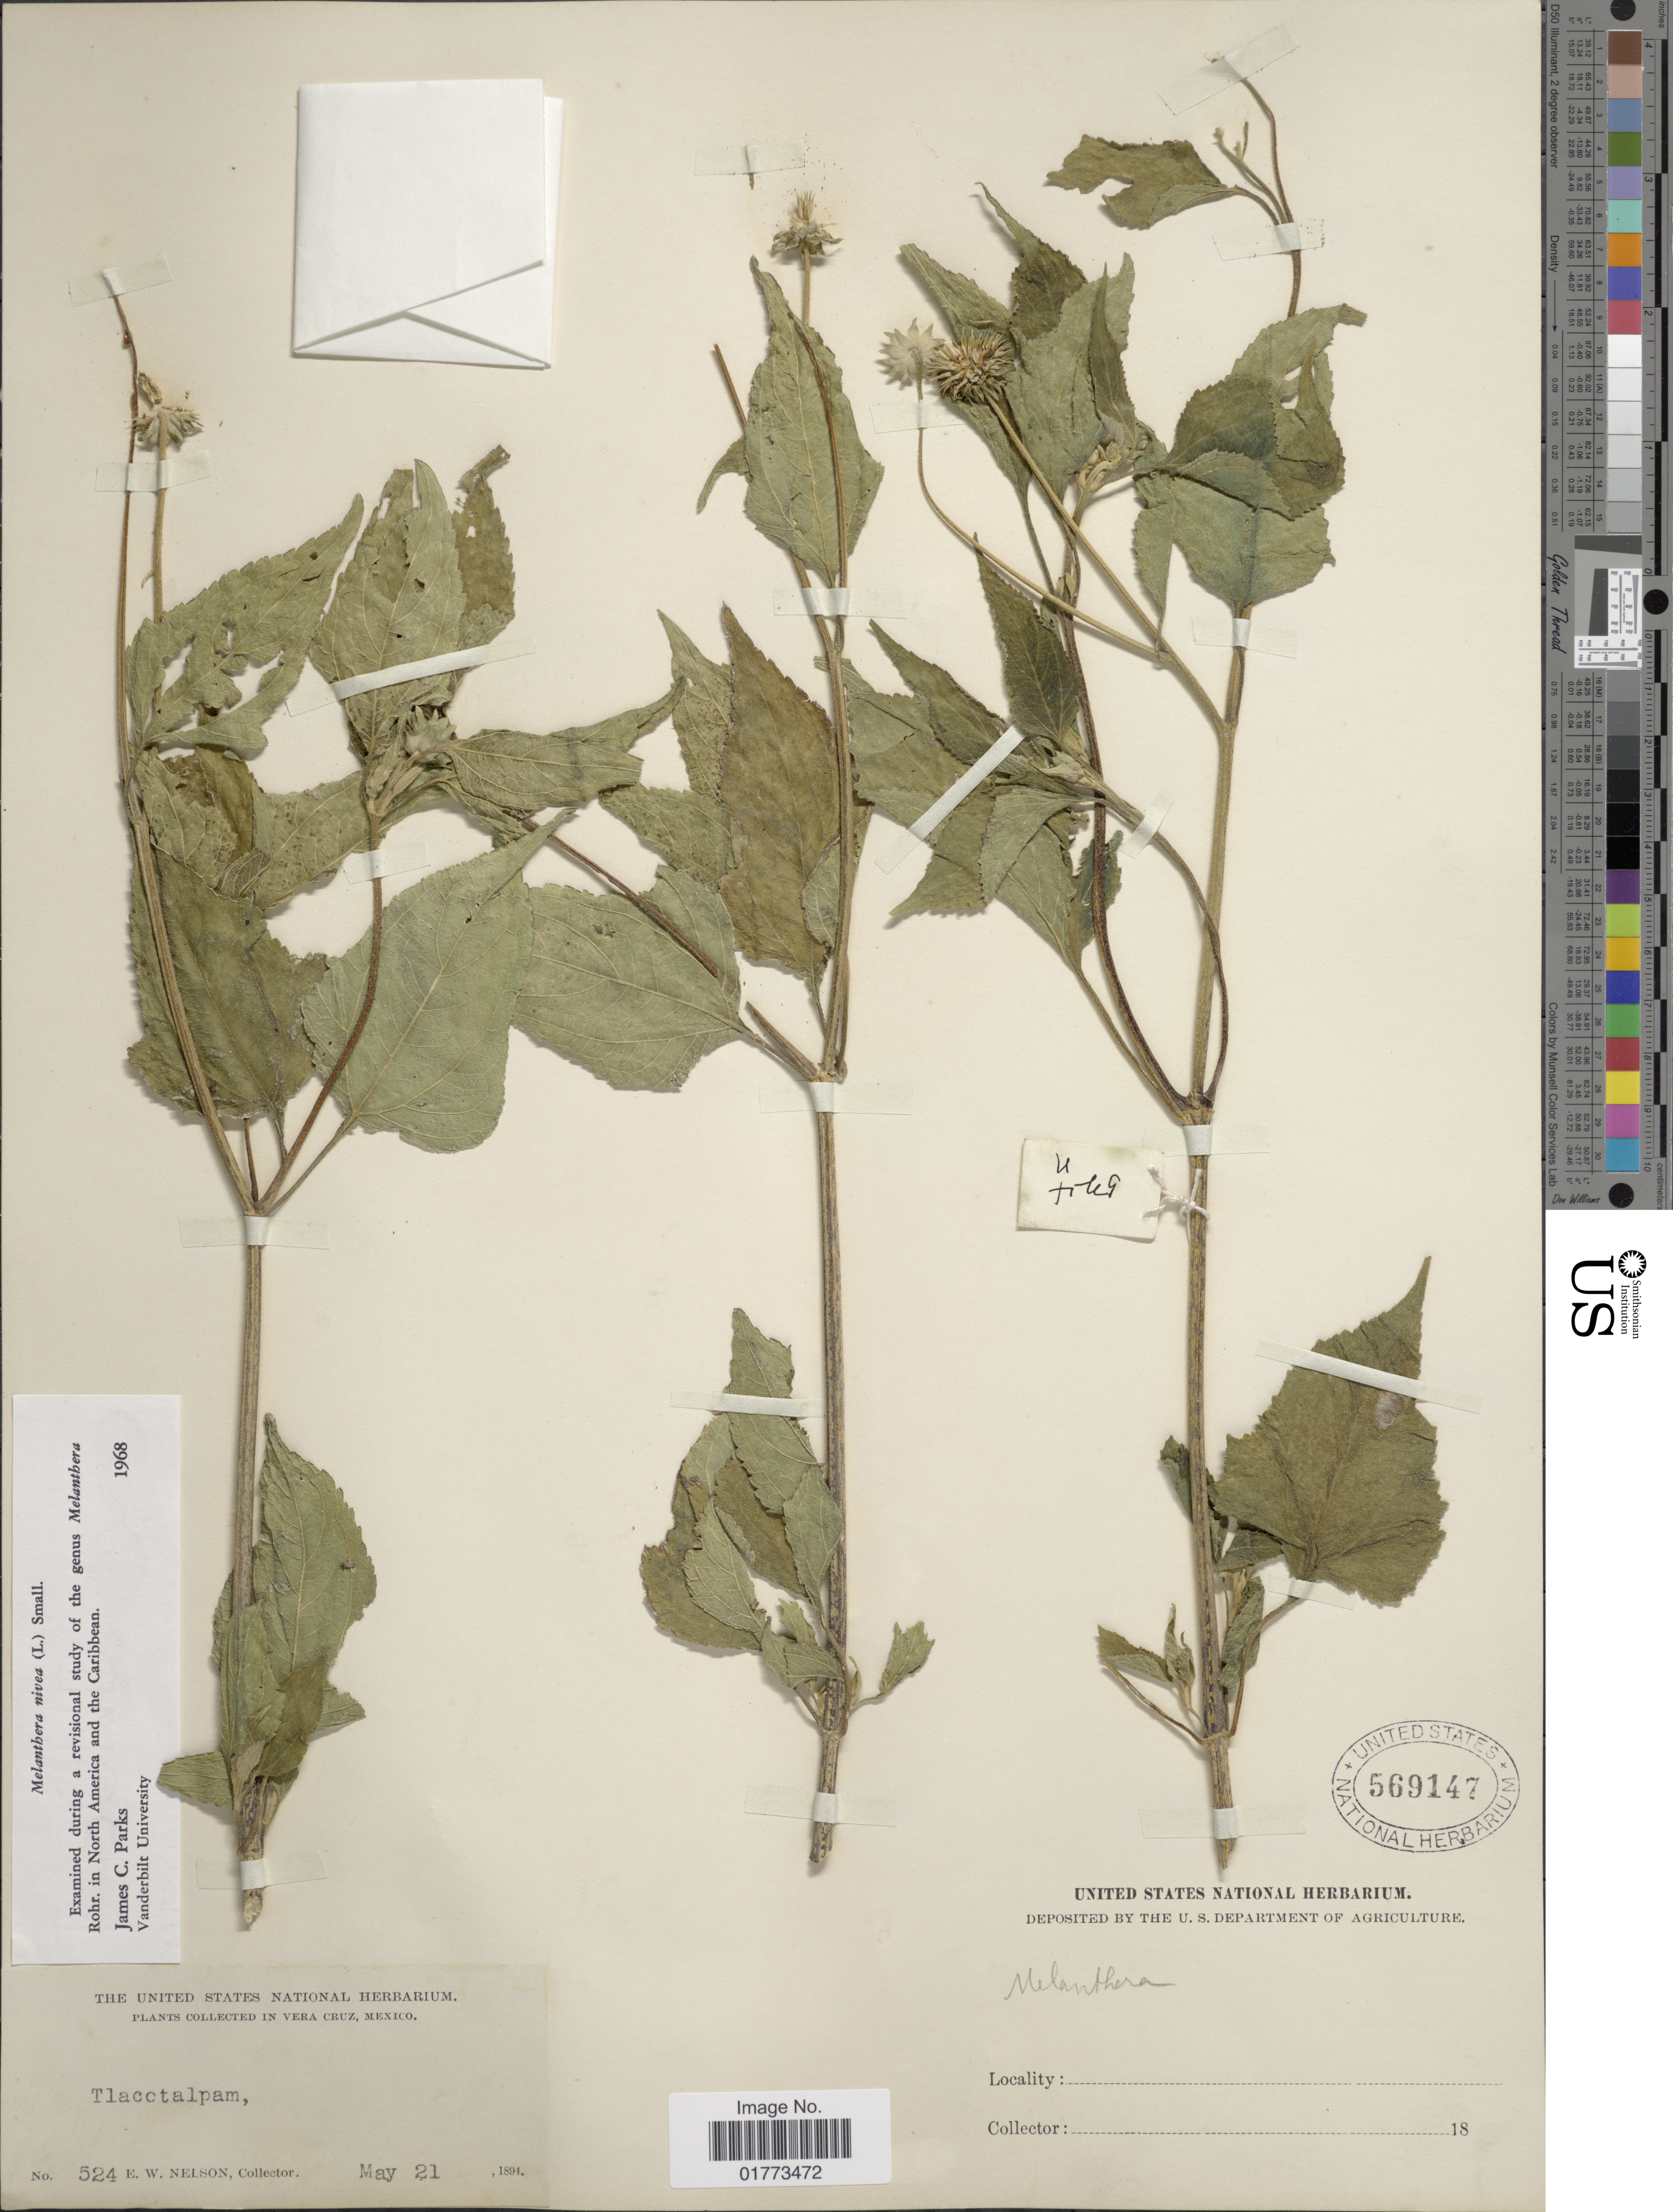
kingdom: Plantae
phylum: Tracheophyta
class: Magnoliopsida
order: Asterales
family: Asteraceae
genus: Melanthera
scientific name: Melanthera nivea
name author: (L.) Small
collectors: E. W. Nelson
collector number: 524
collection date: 1894-05-21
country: Mexico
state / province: Veracruz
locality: Vera Cruz, Tlacctalpam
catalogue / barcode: US 569147